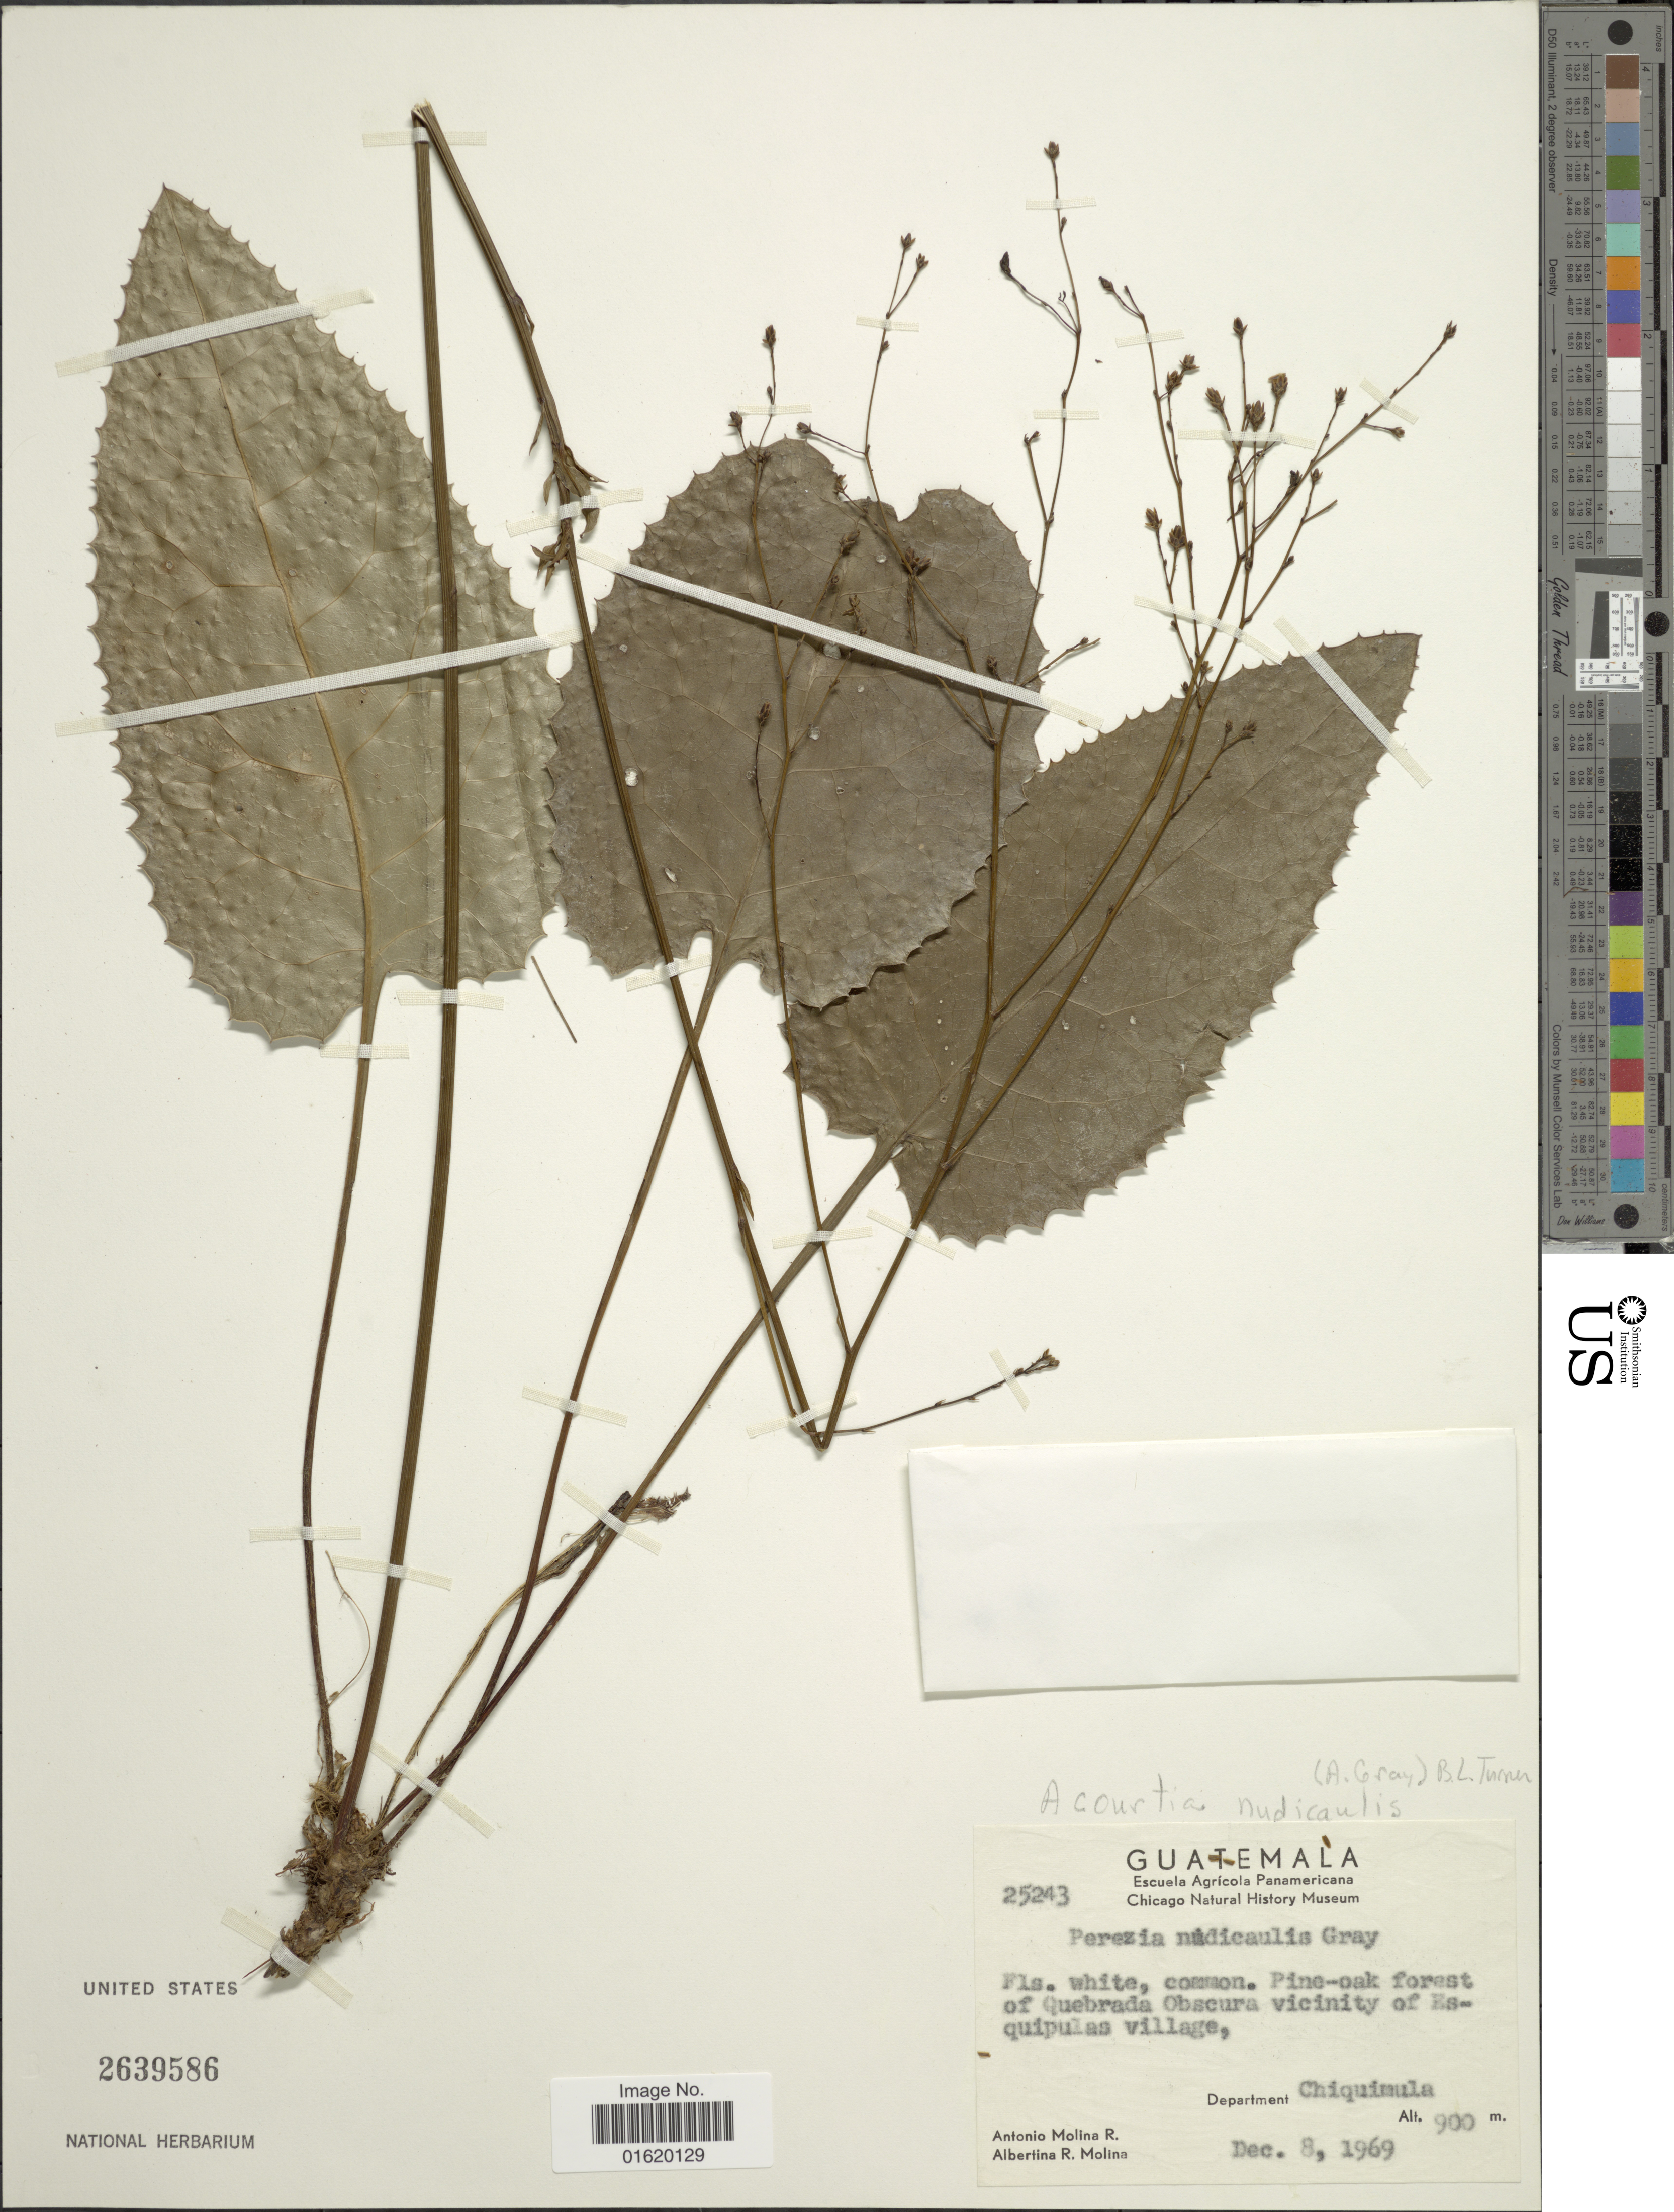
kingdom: Plantae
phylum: Tracheophyta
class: Magnoliopsida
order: Asterales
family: Asteraceae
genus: Acourtia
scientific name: Acourtia nudicaulis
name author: (A. Gray) B.L. Turner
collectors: A. Molina R. & A. R. Molina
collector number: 25243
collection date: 1969-12-08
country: Guatemala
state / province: Chiquimula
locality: Quebrada Obscura vicinity of Esquipulas village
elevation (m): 900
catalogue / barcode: US 2639586